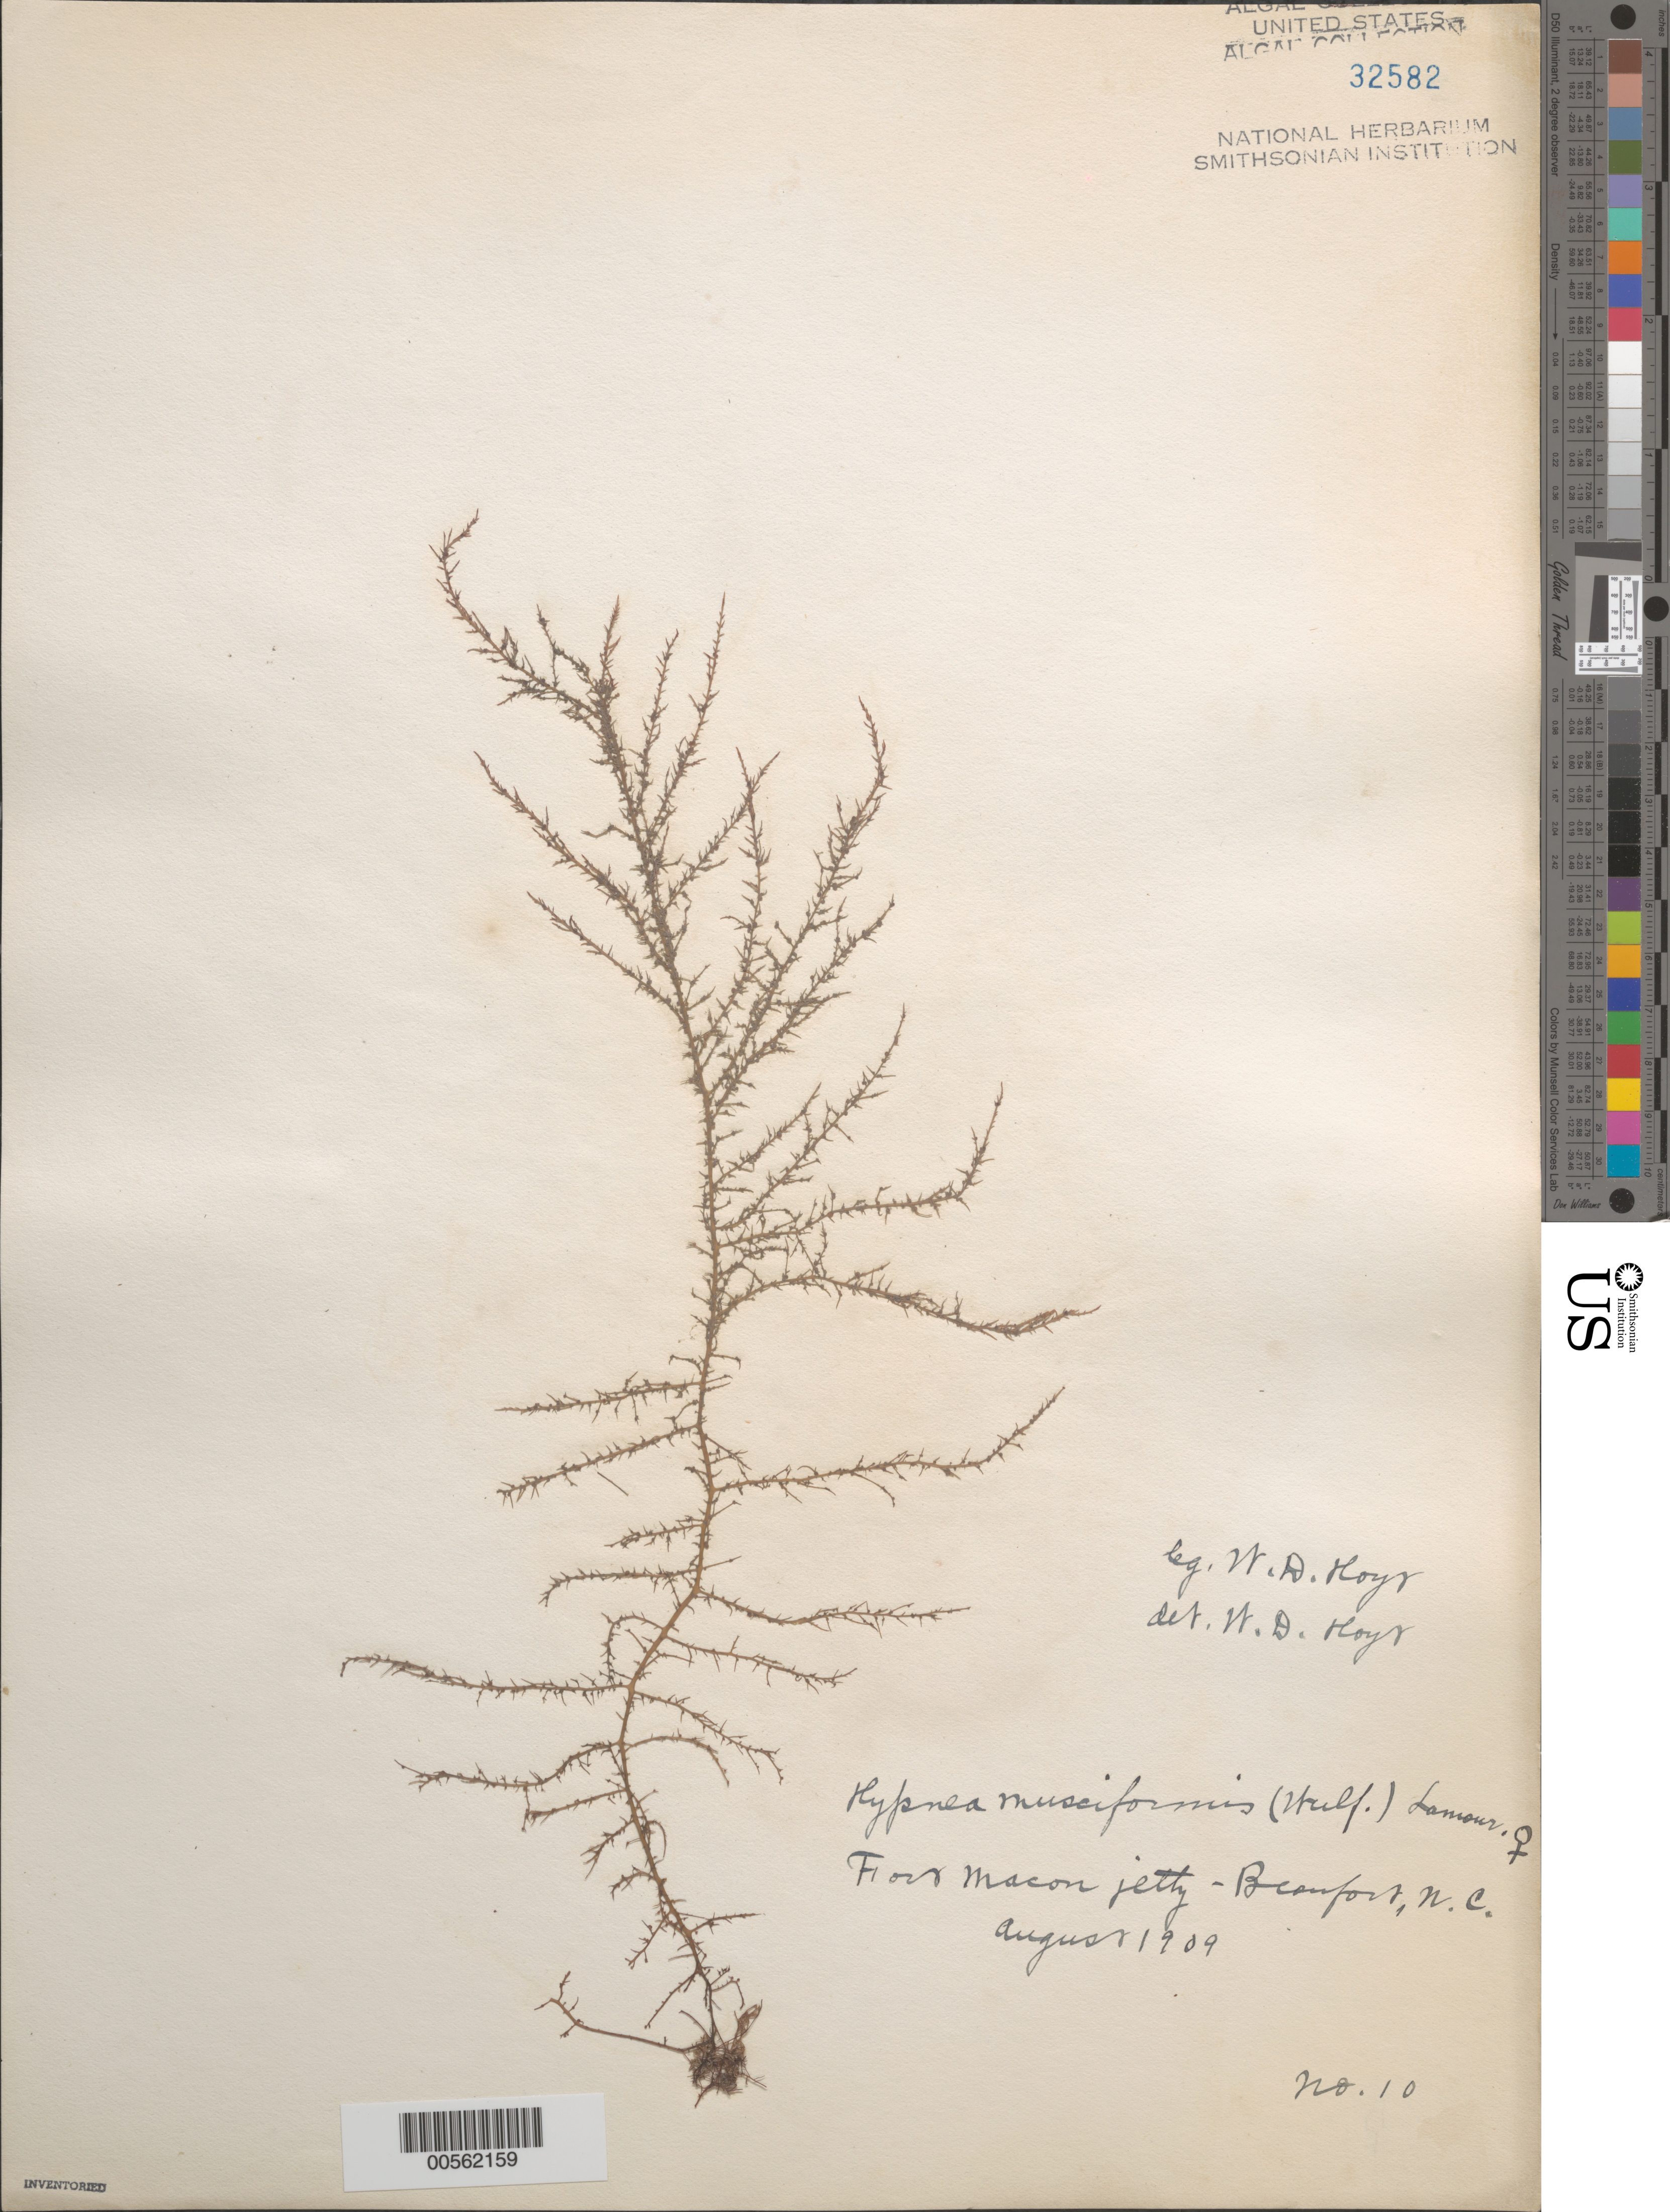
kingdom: Plantae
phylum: Rhodophyta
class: Florideophyceae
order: Gigartinales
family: Cystocloniaceae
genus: Hypnea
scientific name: Hypnea musciformis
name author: (Wulfen) J.V.Lamouroux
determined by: Hoyt, W. D.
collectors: W. D. Hoyt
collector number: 10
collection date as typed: Aug 1909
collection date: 1909-08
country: United States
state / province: North Carolina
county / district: Carteret County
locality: Beaufort, Fort Macon jetty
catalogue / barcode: US 32582